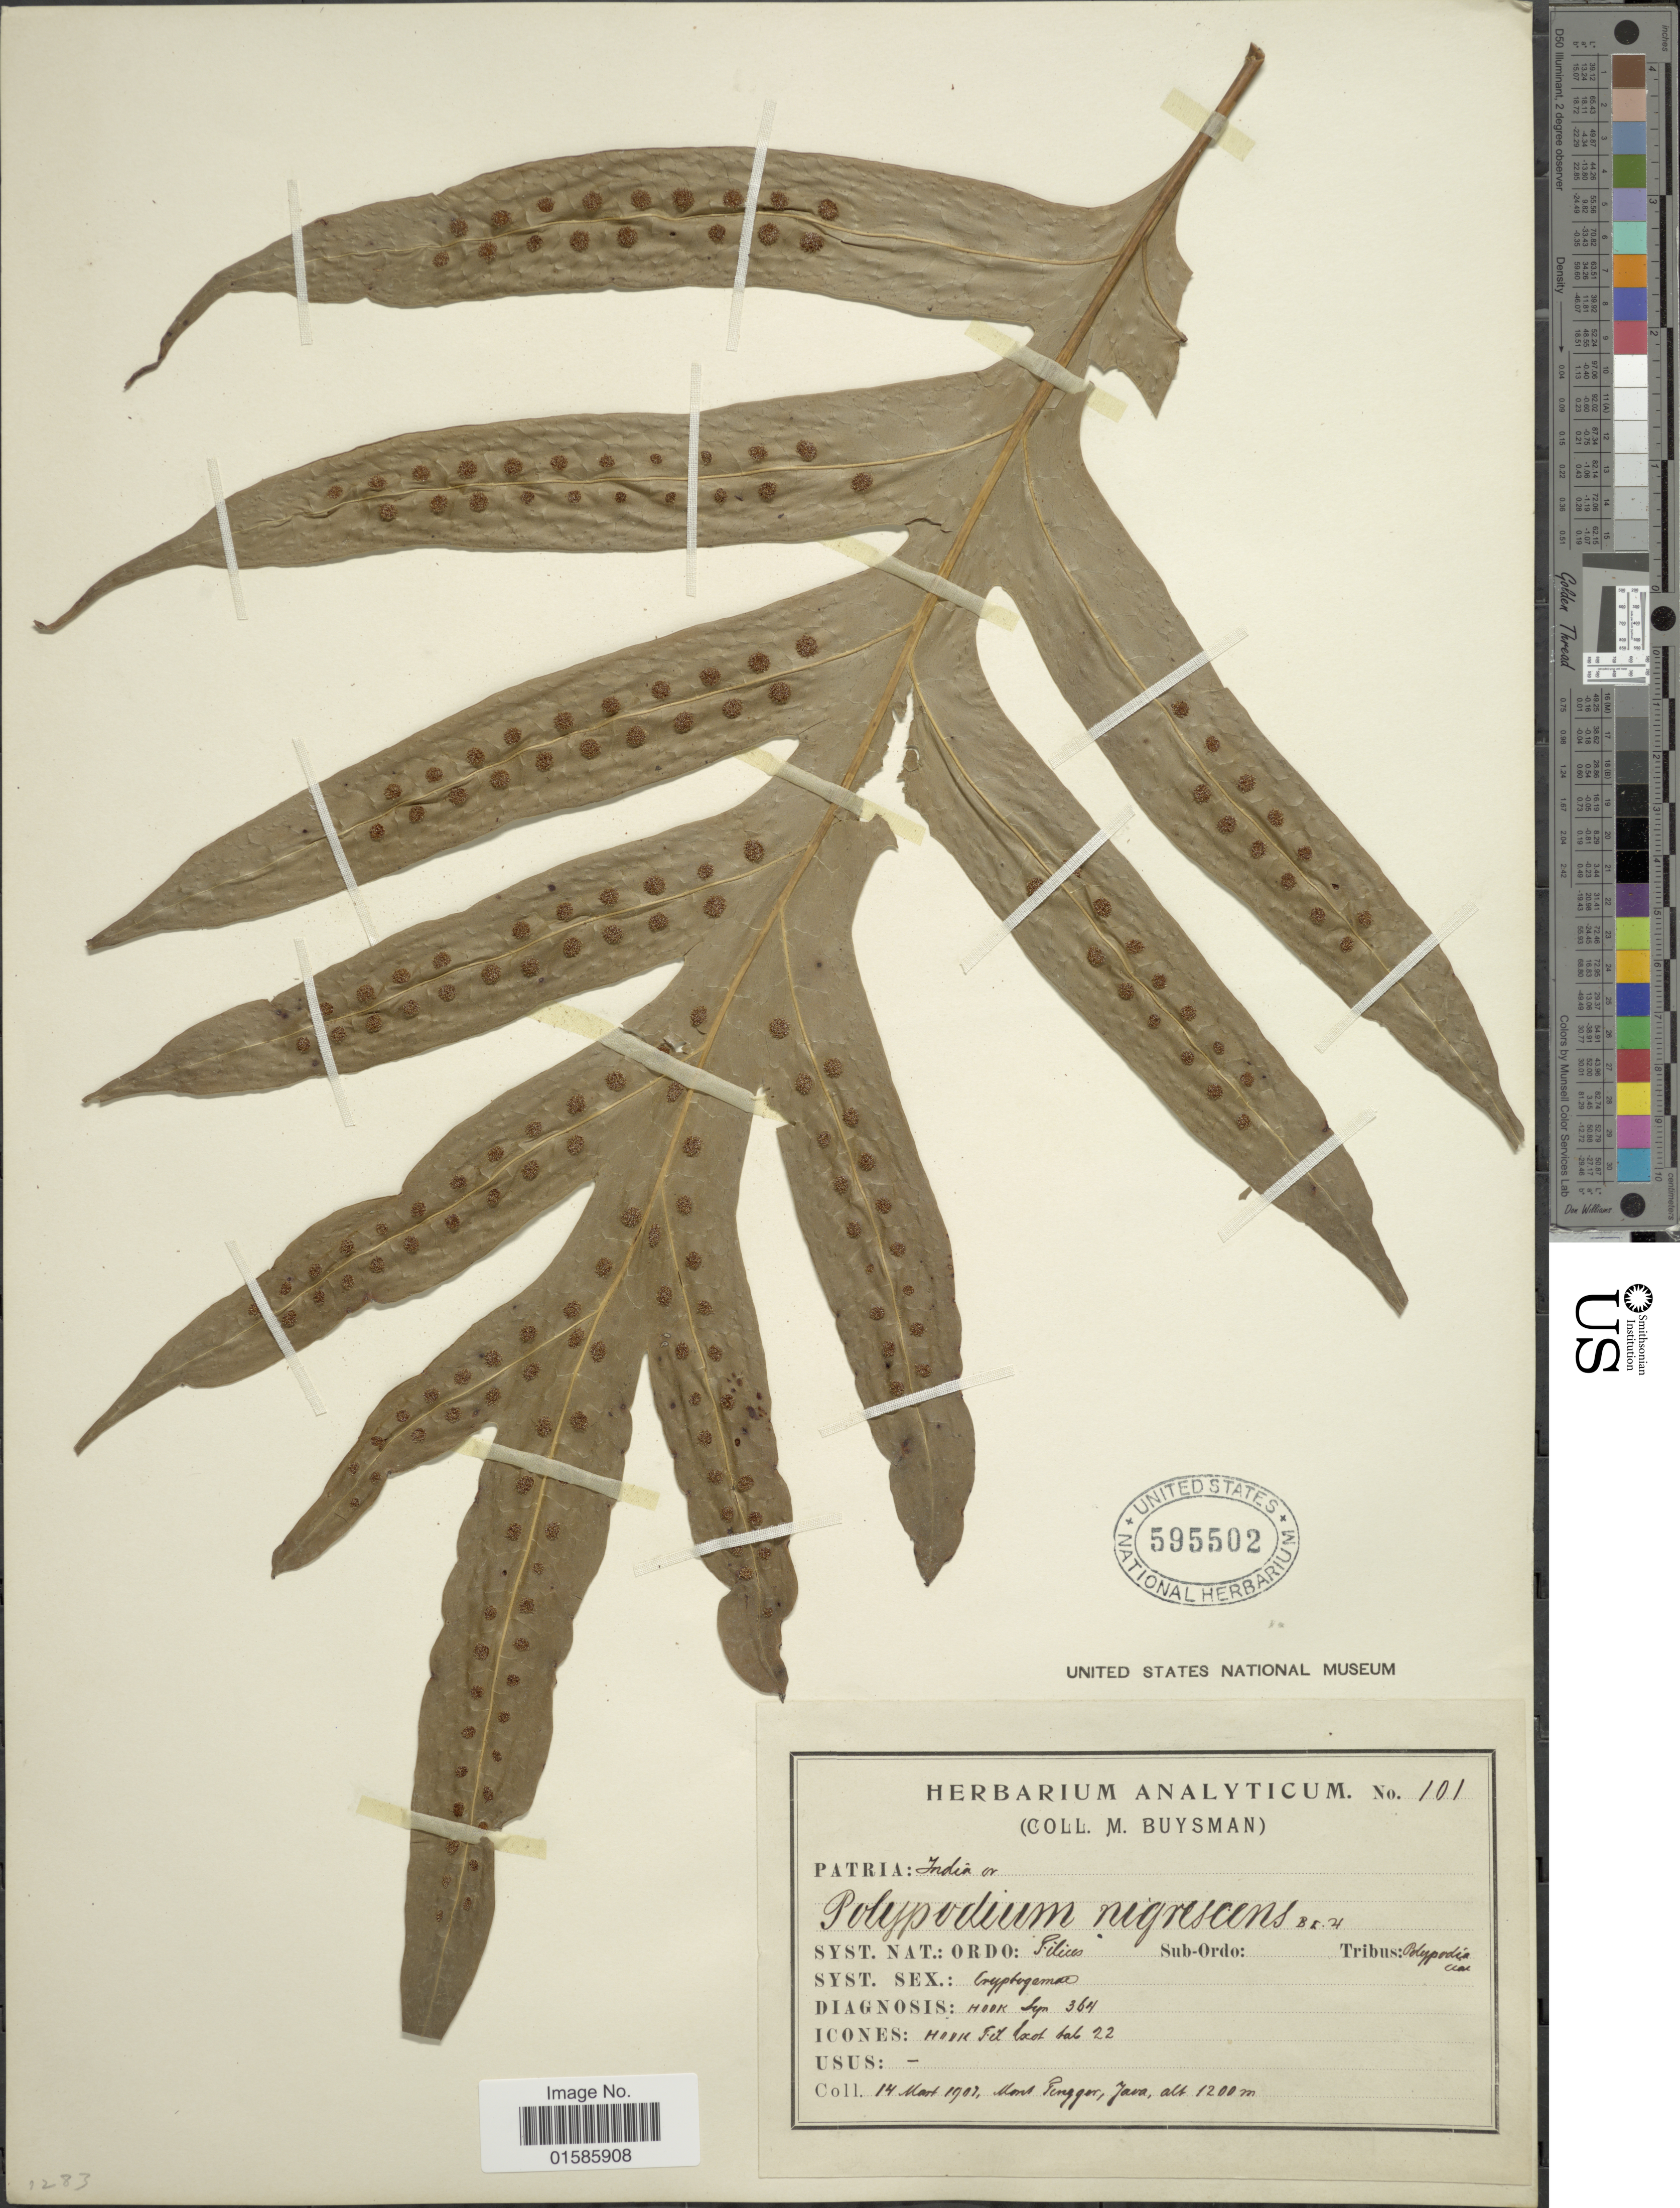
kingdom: Plantae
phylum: Tracheophyta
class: Polypodiopsida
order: Polypodiales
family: Polypodiaceae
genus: Microsorum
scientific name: Microsorum nigrescens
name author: (Blume) Copel.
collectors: M. Buysman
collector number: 101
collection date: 1907-03-14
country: Indonesia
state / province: Java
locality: Mont Tengger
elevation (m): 1200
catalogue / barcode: US 595502